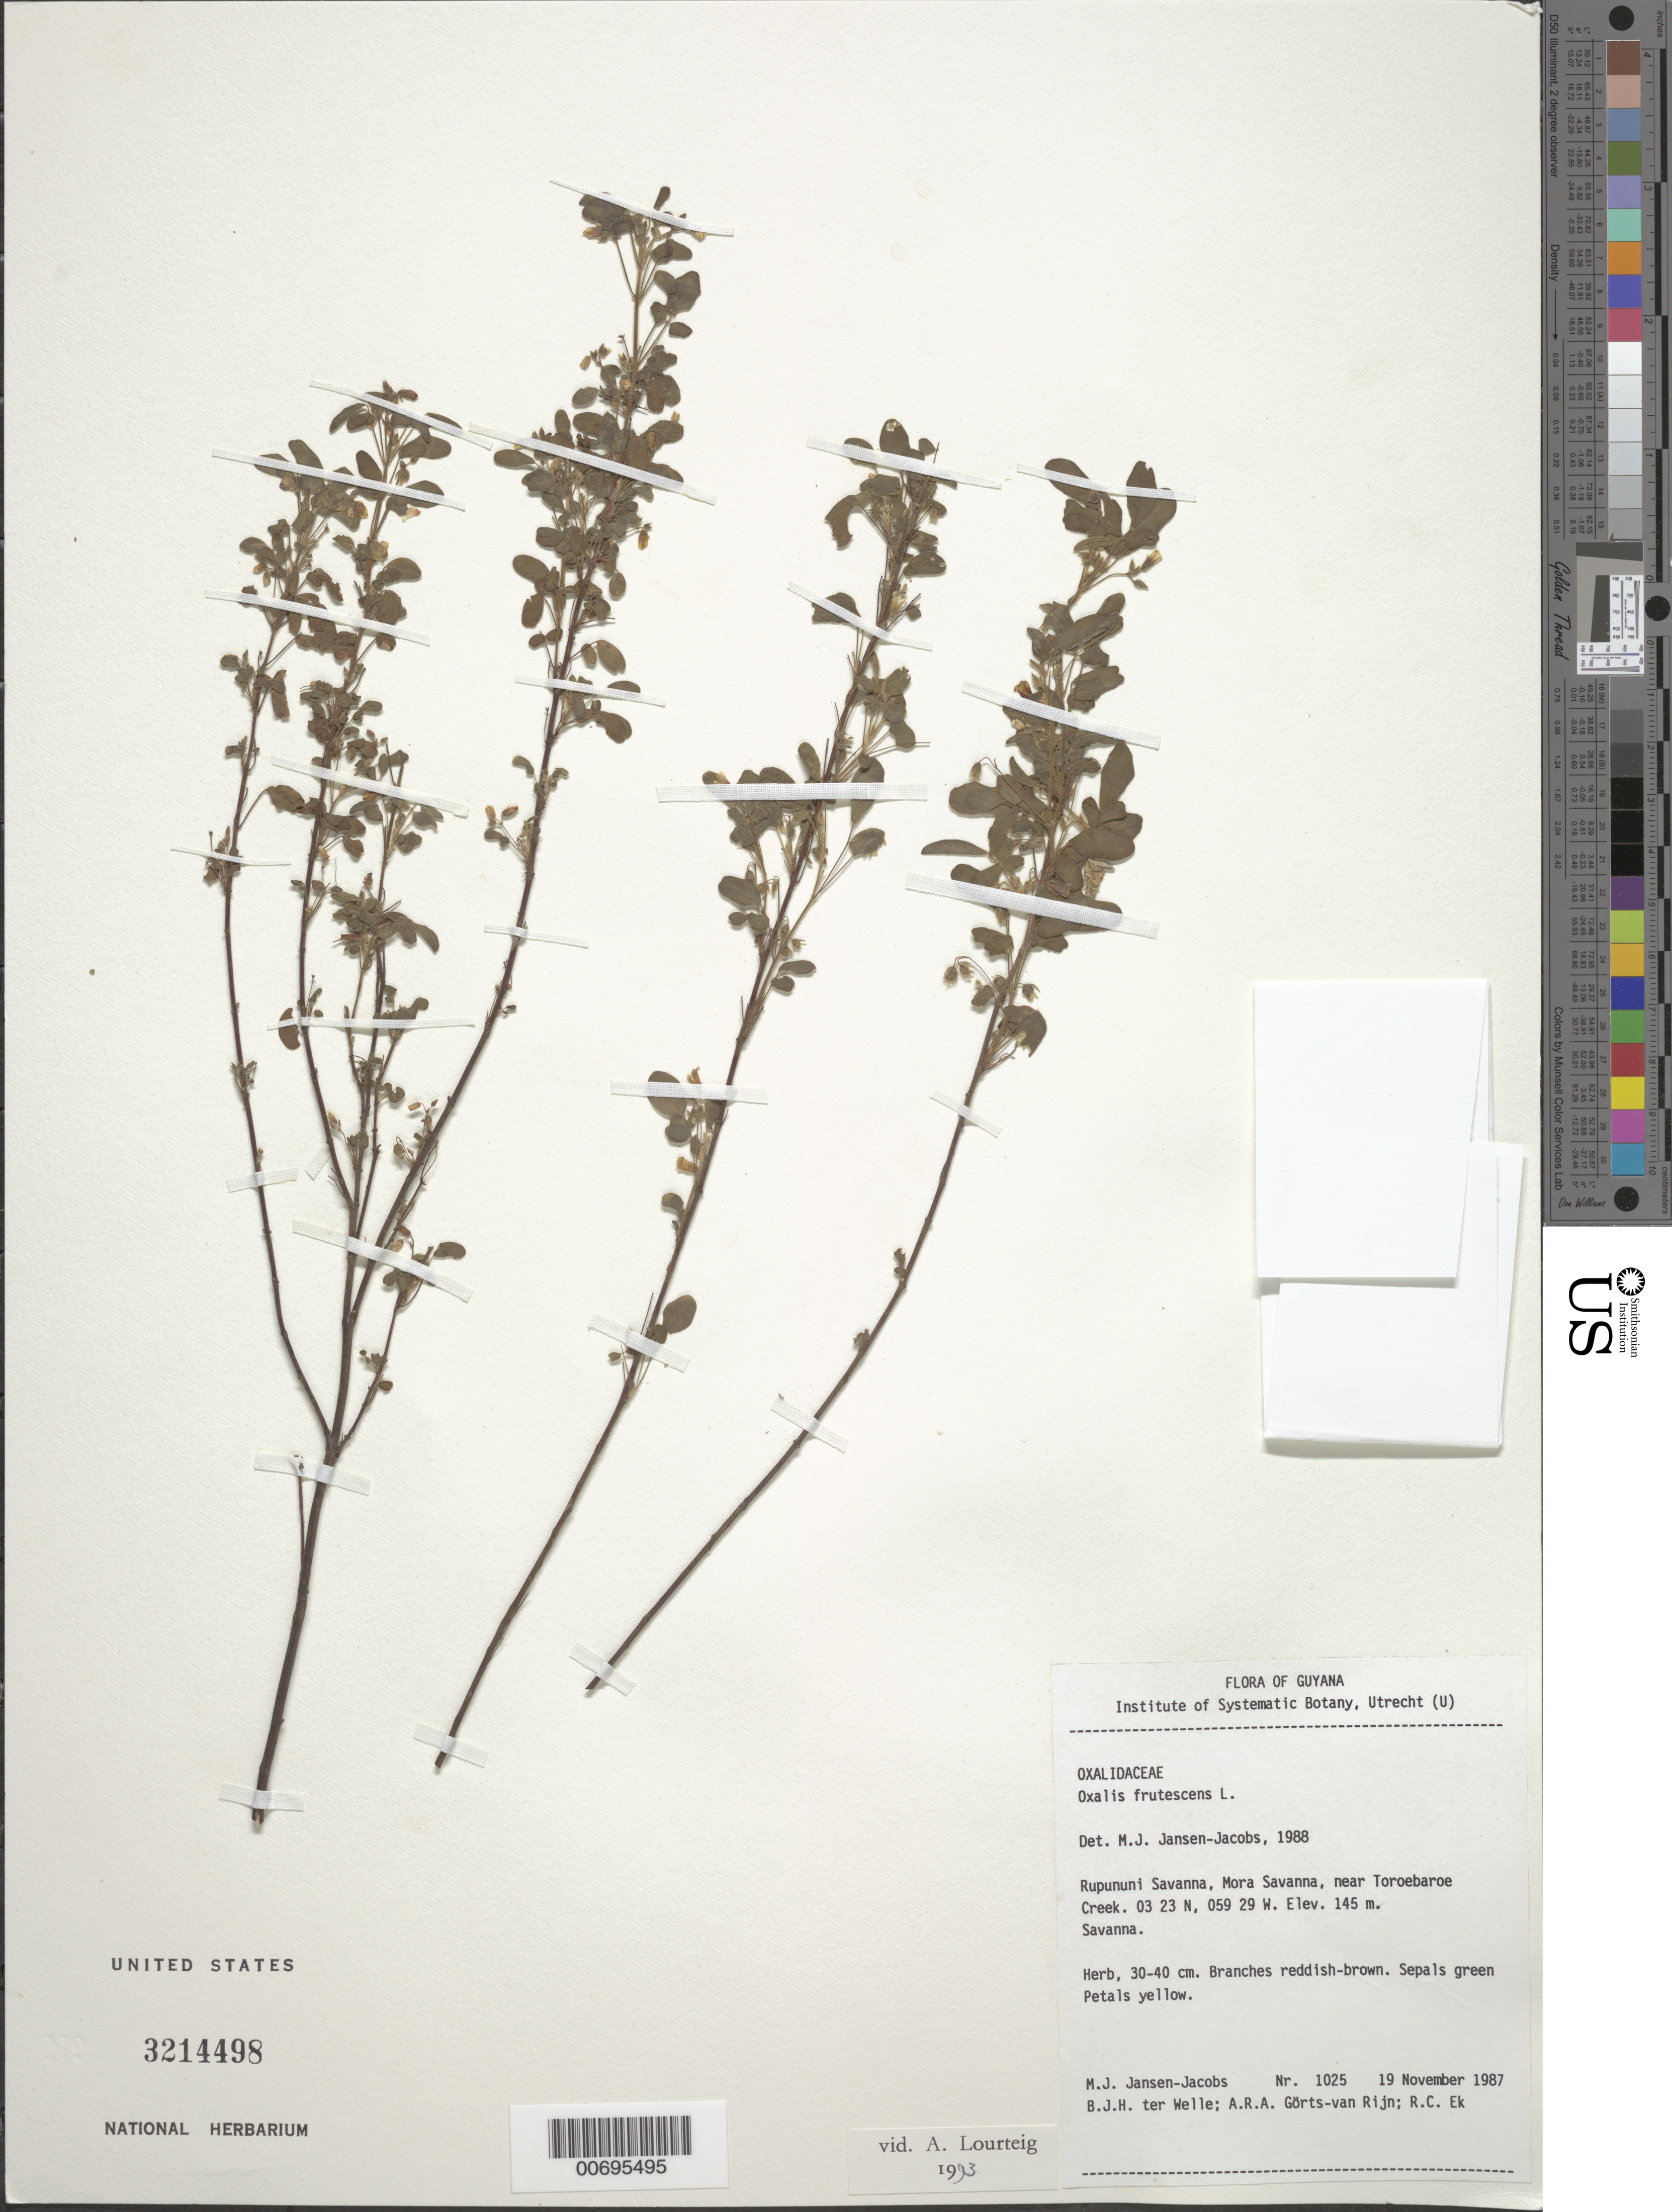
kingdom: Plantae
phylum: Tracheophyta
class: Magnoliopsida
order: Oxalidales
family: Oxalidaceae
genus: Oxalis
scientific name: Oxalis frutescens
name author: L.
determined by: Jansen-Jacobs, M. J., (U), Nationaal Herbarium Nederland, Utrecht University branch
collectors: M. J. Jansen-Jacobs, B. Welle, A. .R. A. Görts-van Rijn & R. C. Ek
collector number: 1025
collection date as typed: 19-Nov-87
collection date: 1987-11-19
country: Guyana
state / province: U. Takutu-U. Essequibo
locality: Rupununi Savanna, Mora Savanna, near Toroebaroe Creek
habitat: Savanna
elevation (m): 145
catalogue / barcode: US 3214498